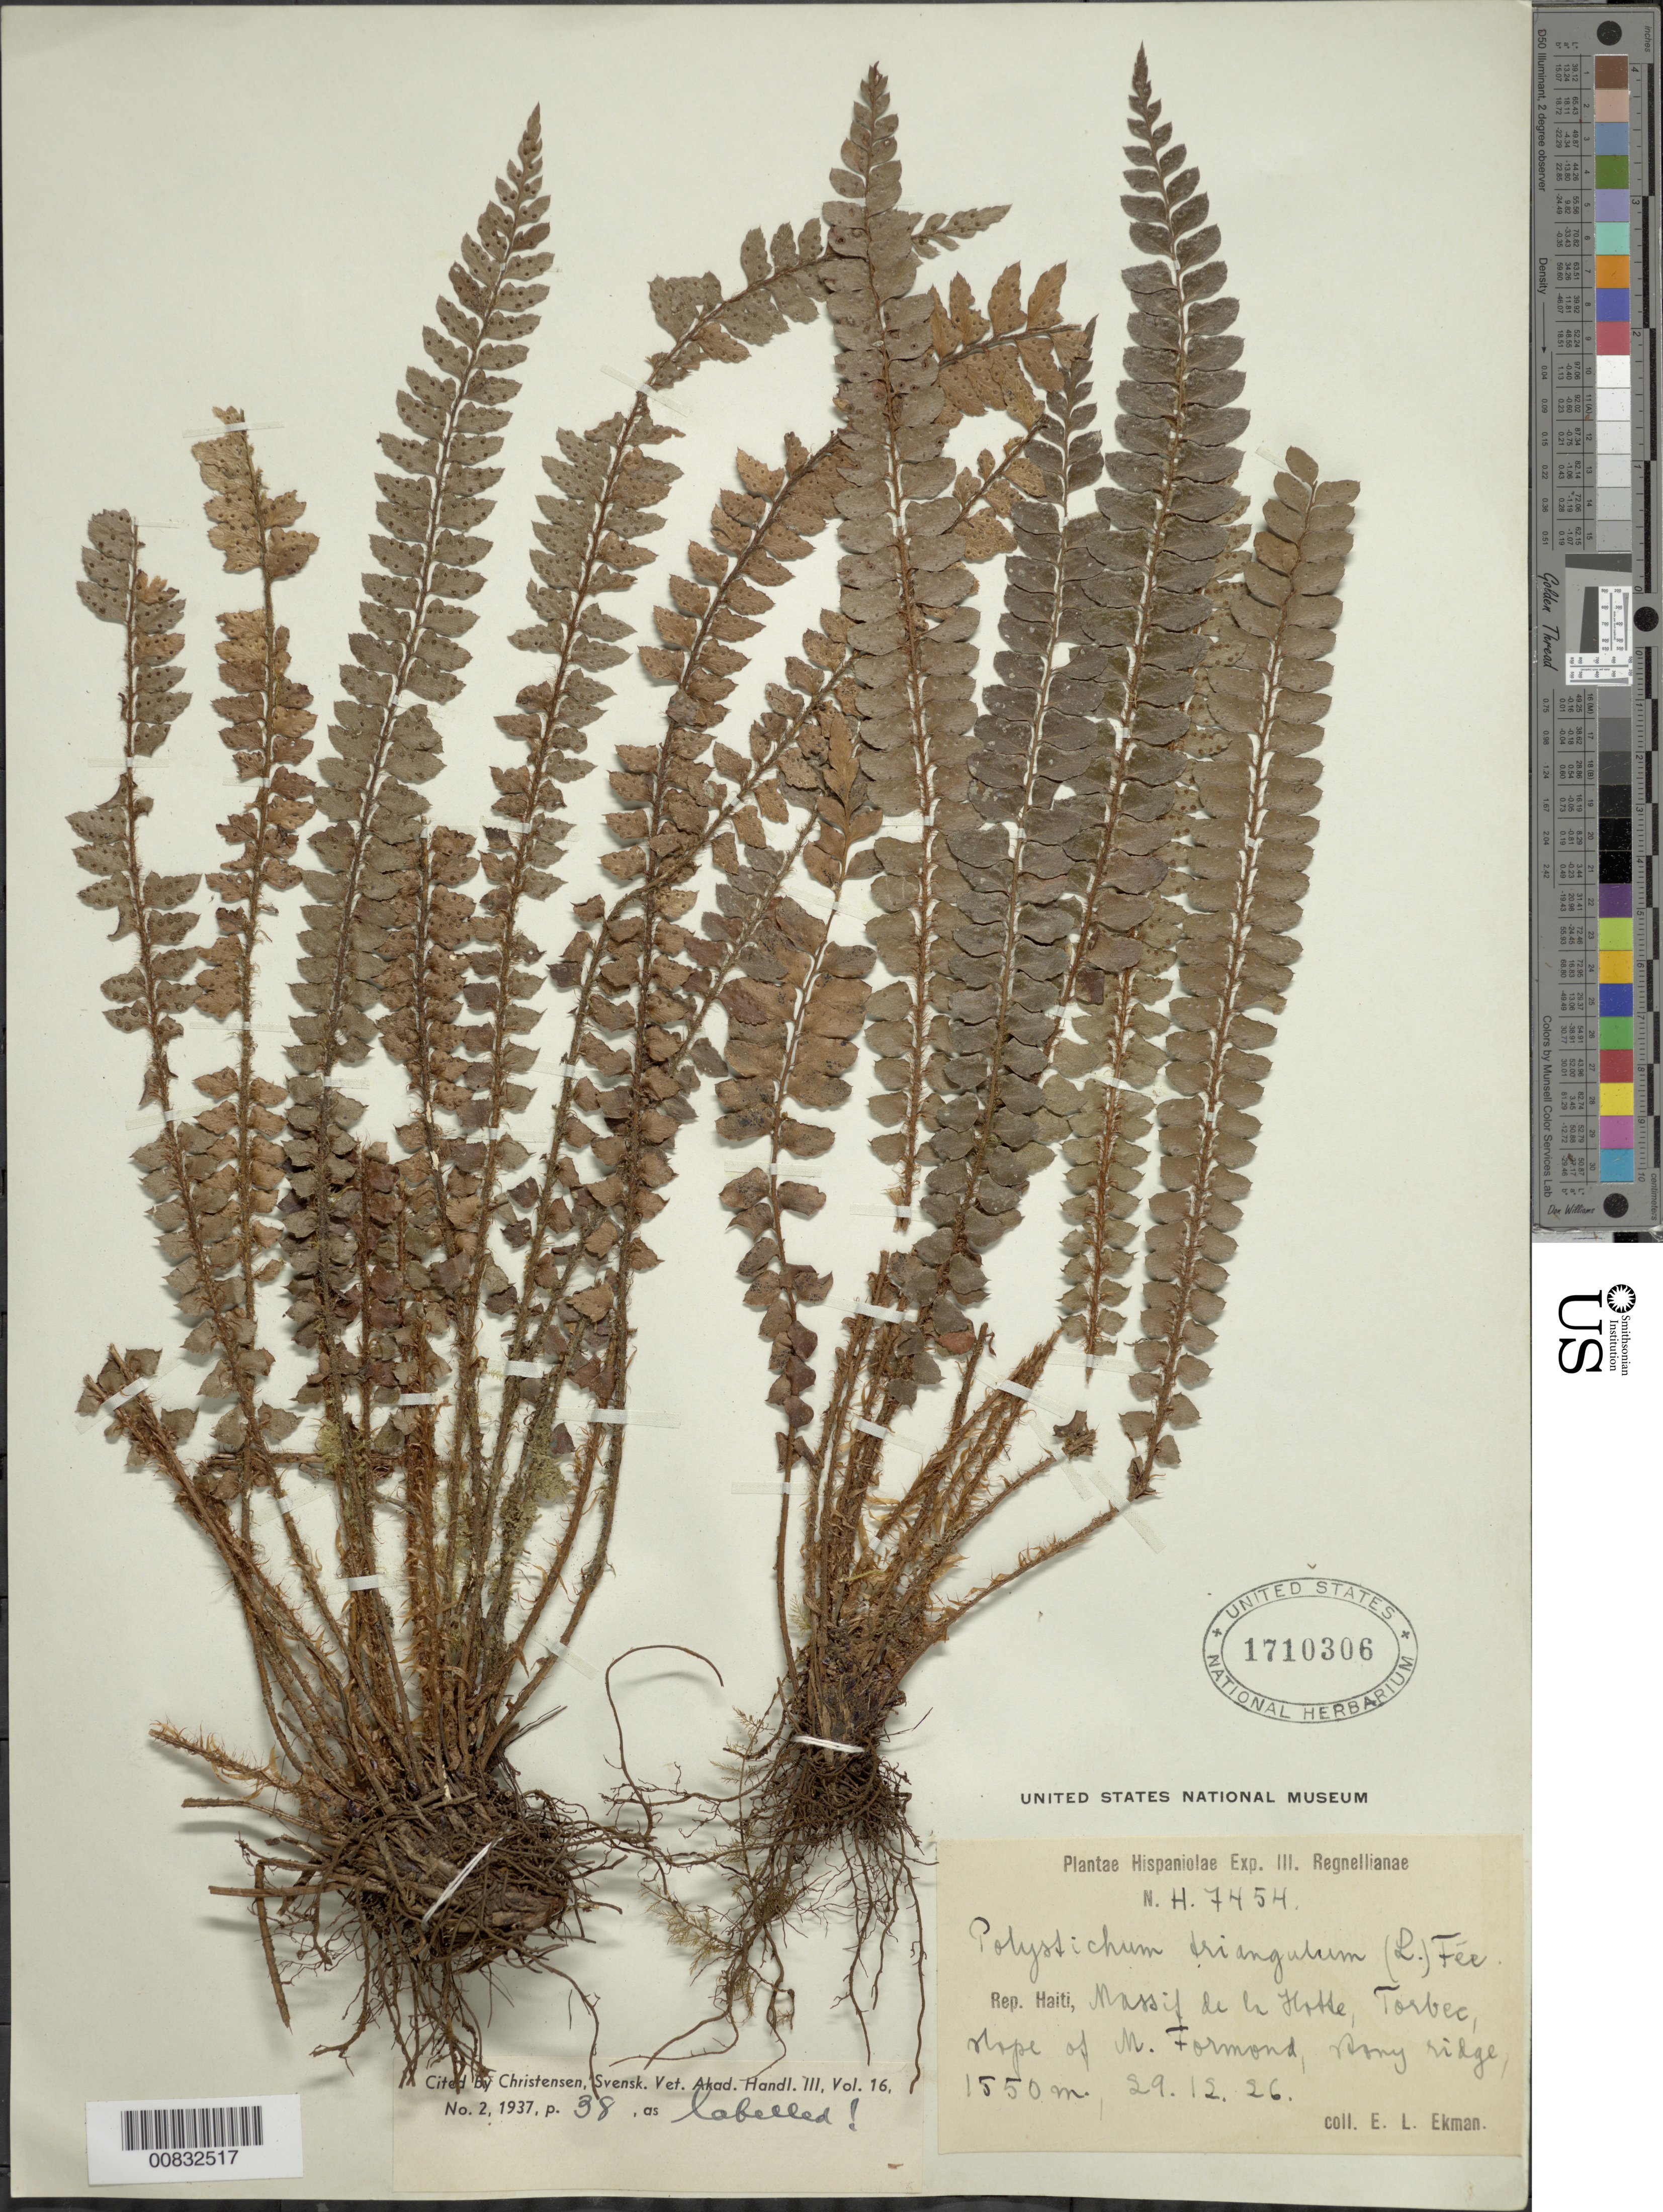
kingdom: Plantae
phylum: Tracheophyta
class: Polypodiopsida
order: Polypodiales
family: Dryopteridaceae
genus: Polystichum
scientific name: Polystichum triangulum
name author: (L.) Fée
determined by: Christensen, C. F. A.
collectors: E. L. Ekman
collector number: H 7454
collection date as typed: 29 Dec 1926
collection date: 1926-12-29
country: Haiti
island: Hispaniola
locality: Massif de la Hotte, Torbec, slope of M. Formond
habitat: Stony ridge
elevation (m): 1550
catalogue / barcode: US 1710306